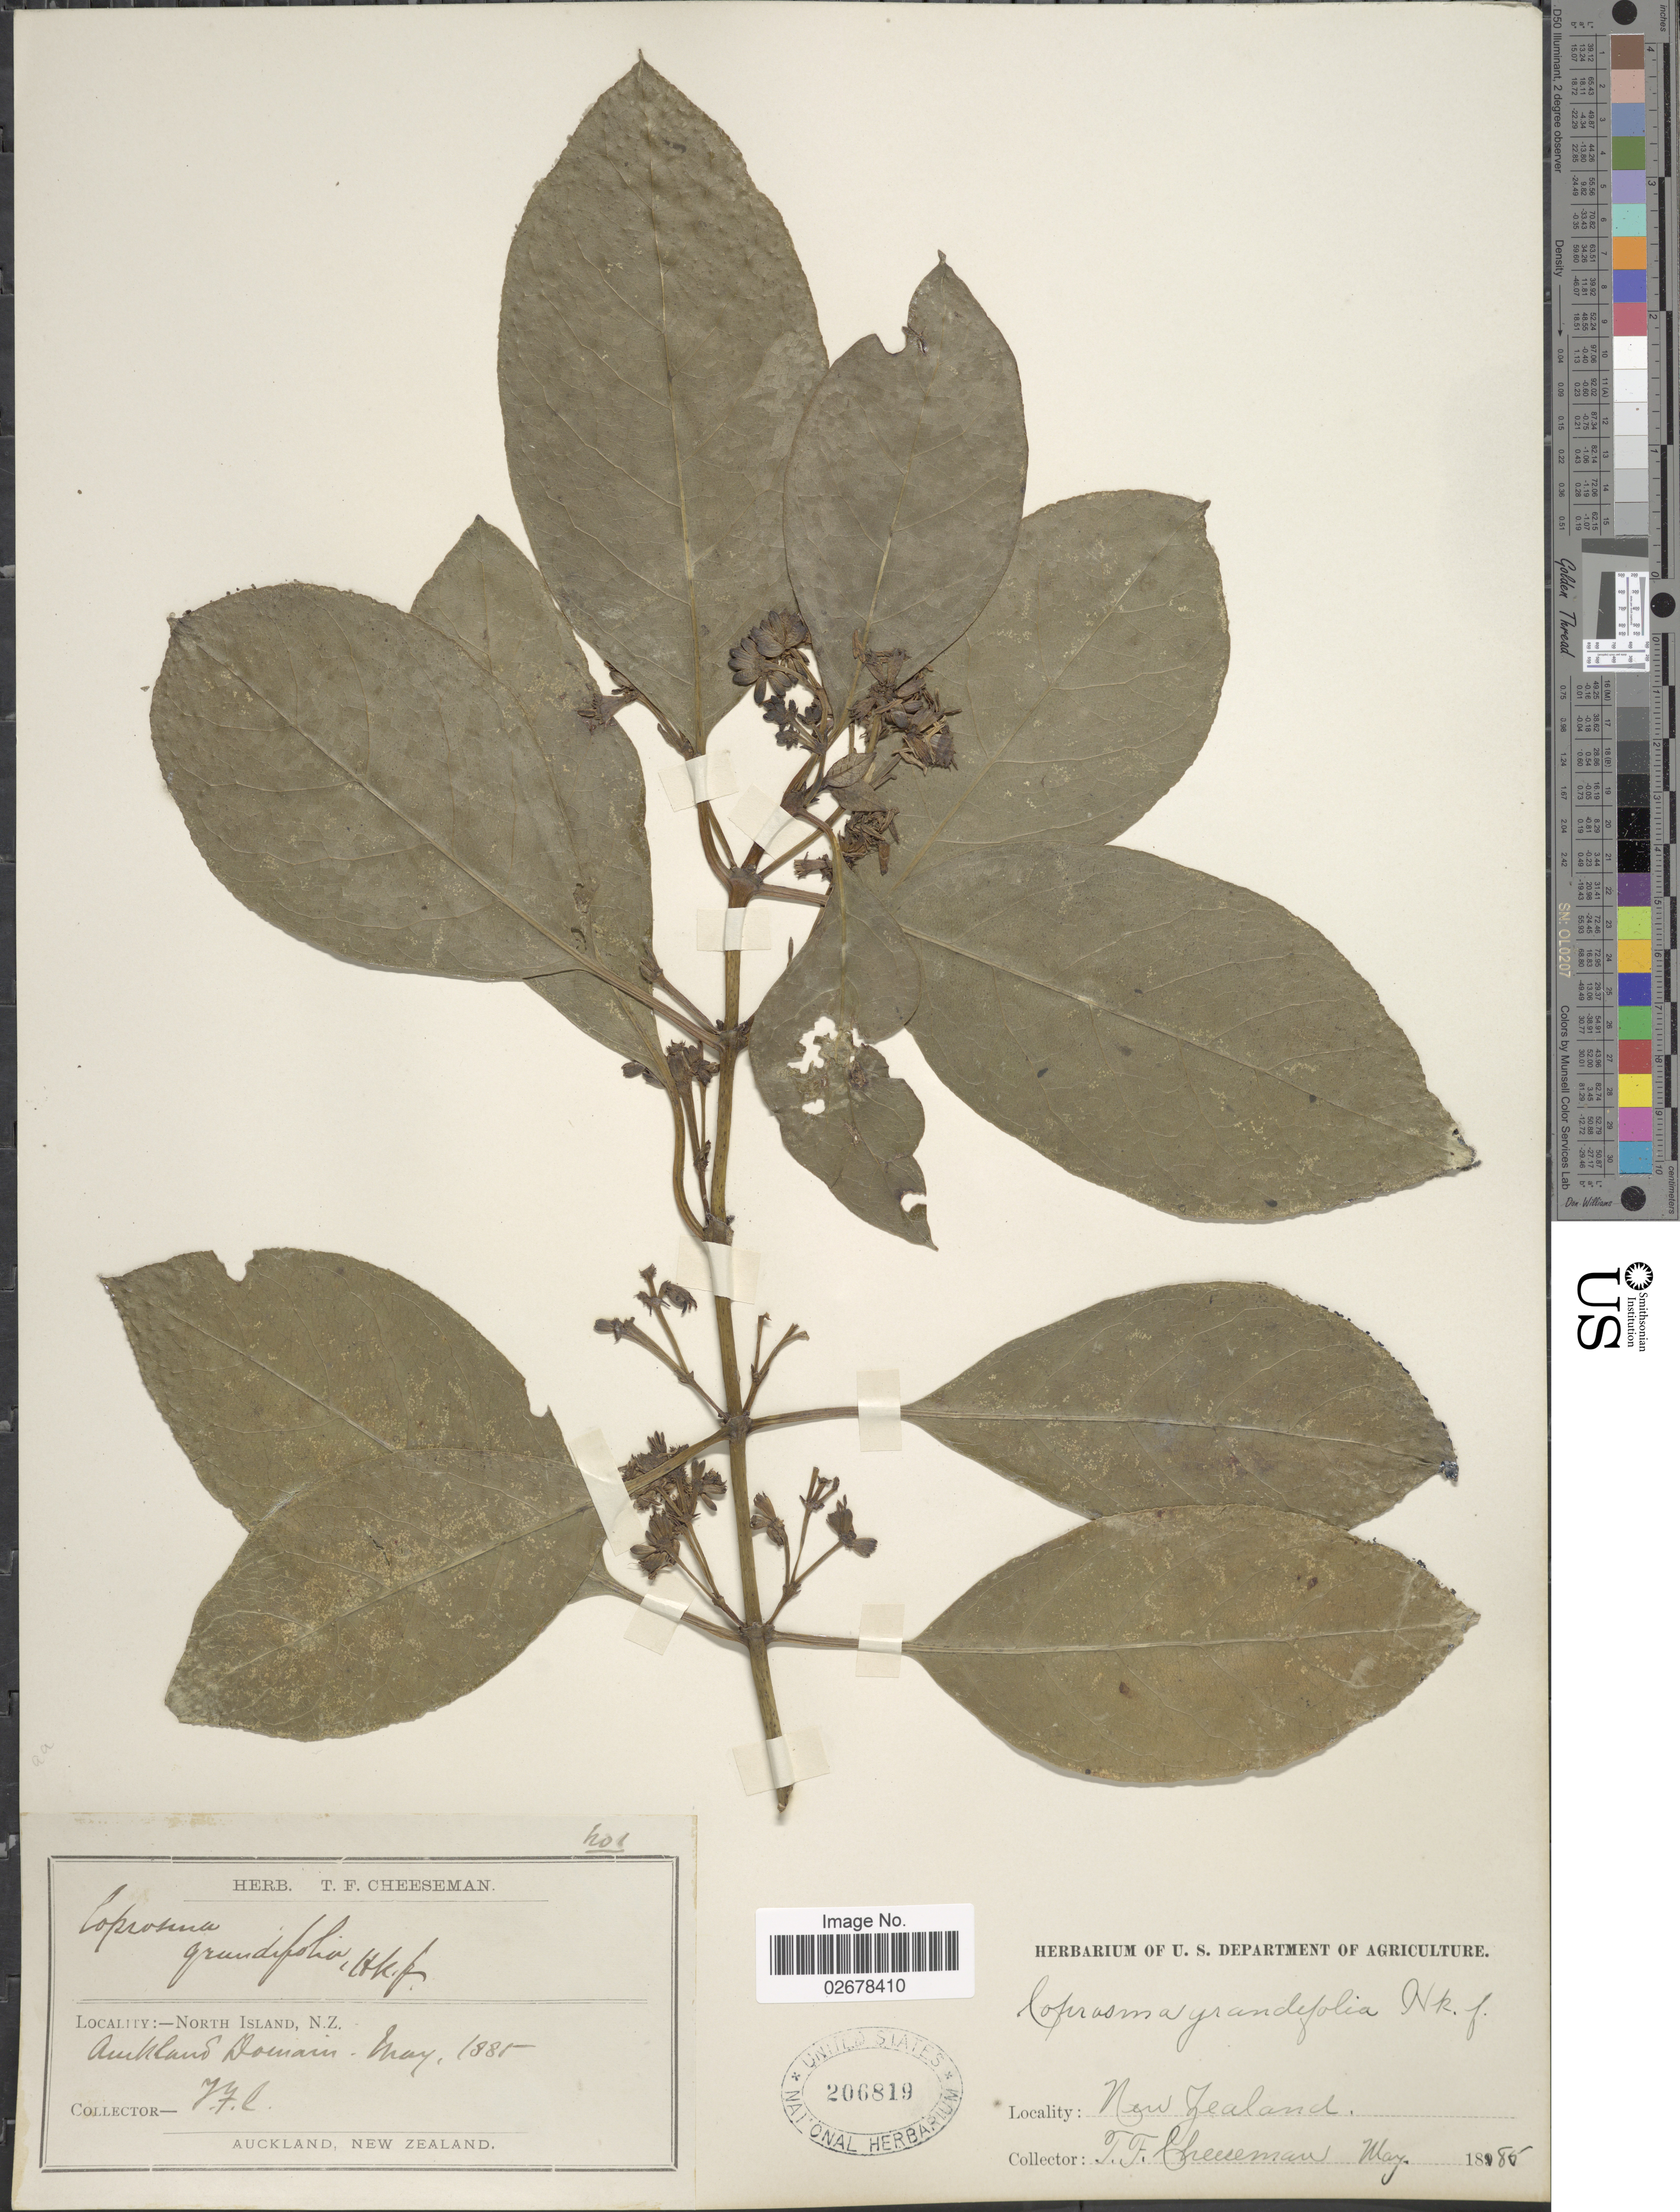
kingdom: Plantae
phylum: Tracheophyta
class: Magnoliopsida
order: Gentianales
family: Rubiaceae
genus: Coprosma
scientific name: Coprosma grandifolia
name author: Hook. f.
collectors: T. F. Cheeseman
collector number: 1*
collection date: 1885-05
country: New Zealand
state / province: Auckland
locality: North Island, Auckland Domain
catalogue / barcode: US 206819